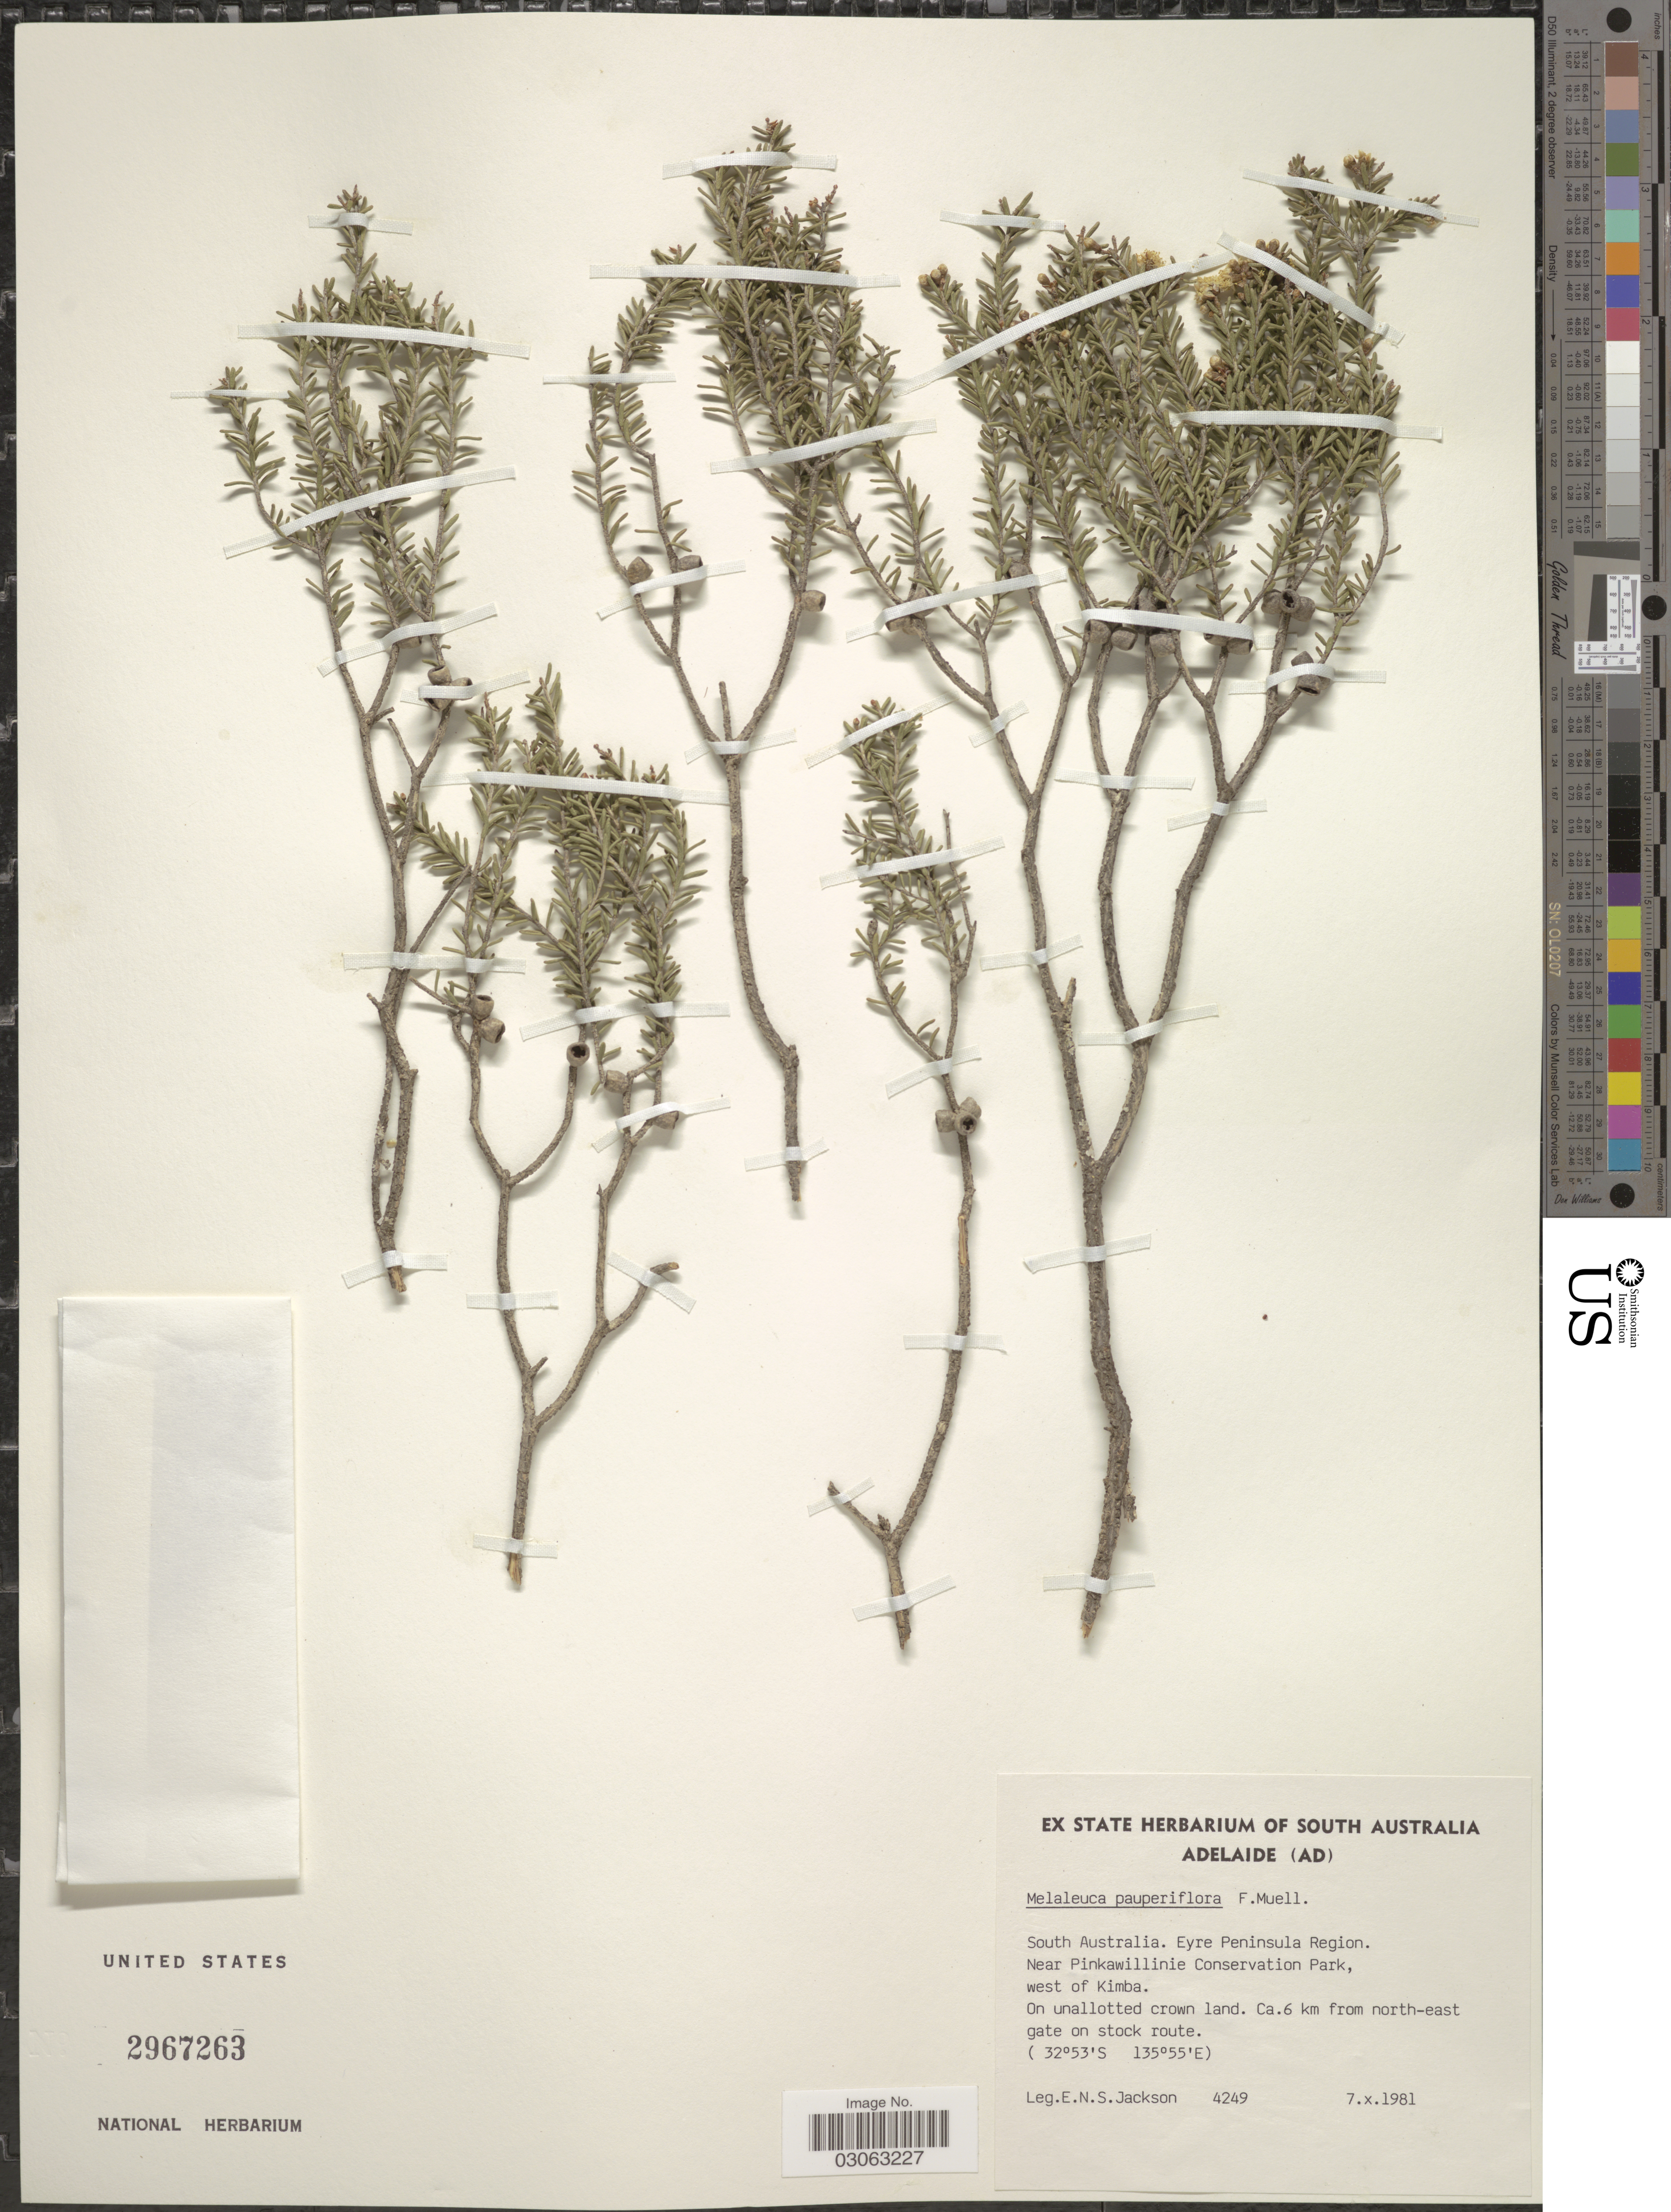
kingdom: Plantae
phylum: Tracheophyta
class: Magnoliopsida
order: Myrtales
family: Myrtaceae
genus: Melaleuca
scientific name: Melaleuca pauperiflora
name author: F. Muell.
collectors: E. Jackson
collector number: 4249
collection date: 1981-10-07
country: Australia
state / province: South Australia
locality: Eyre Peninsula Region. Near Pinkawillinie Conservation Park, west of Kimba. On unallotted crown land. Ca. 6 km from north-east gate on stock route.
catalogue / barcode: US 2967263